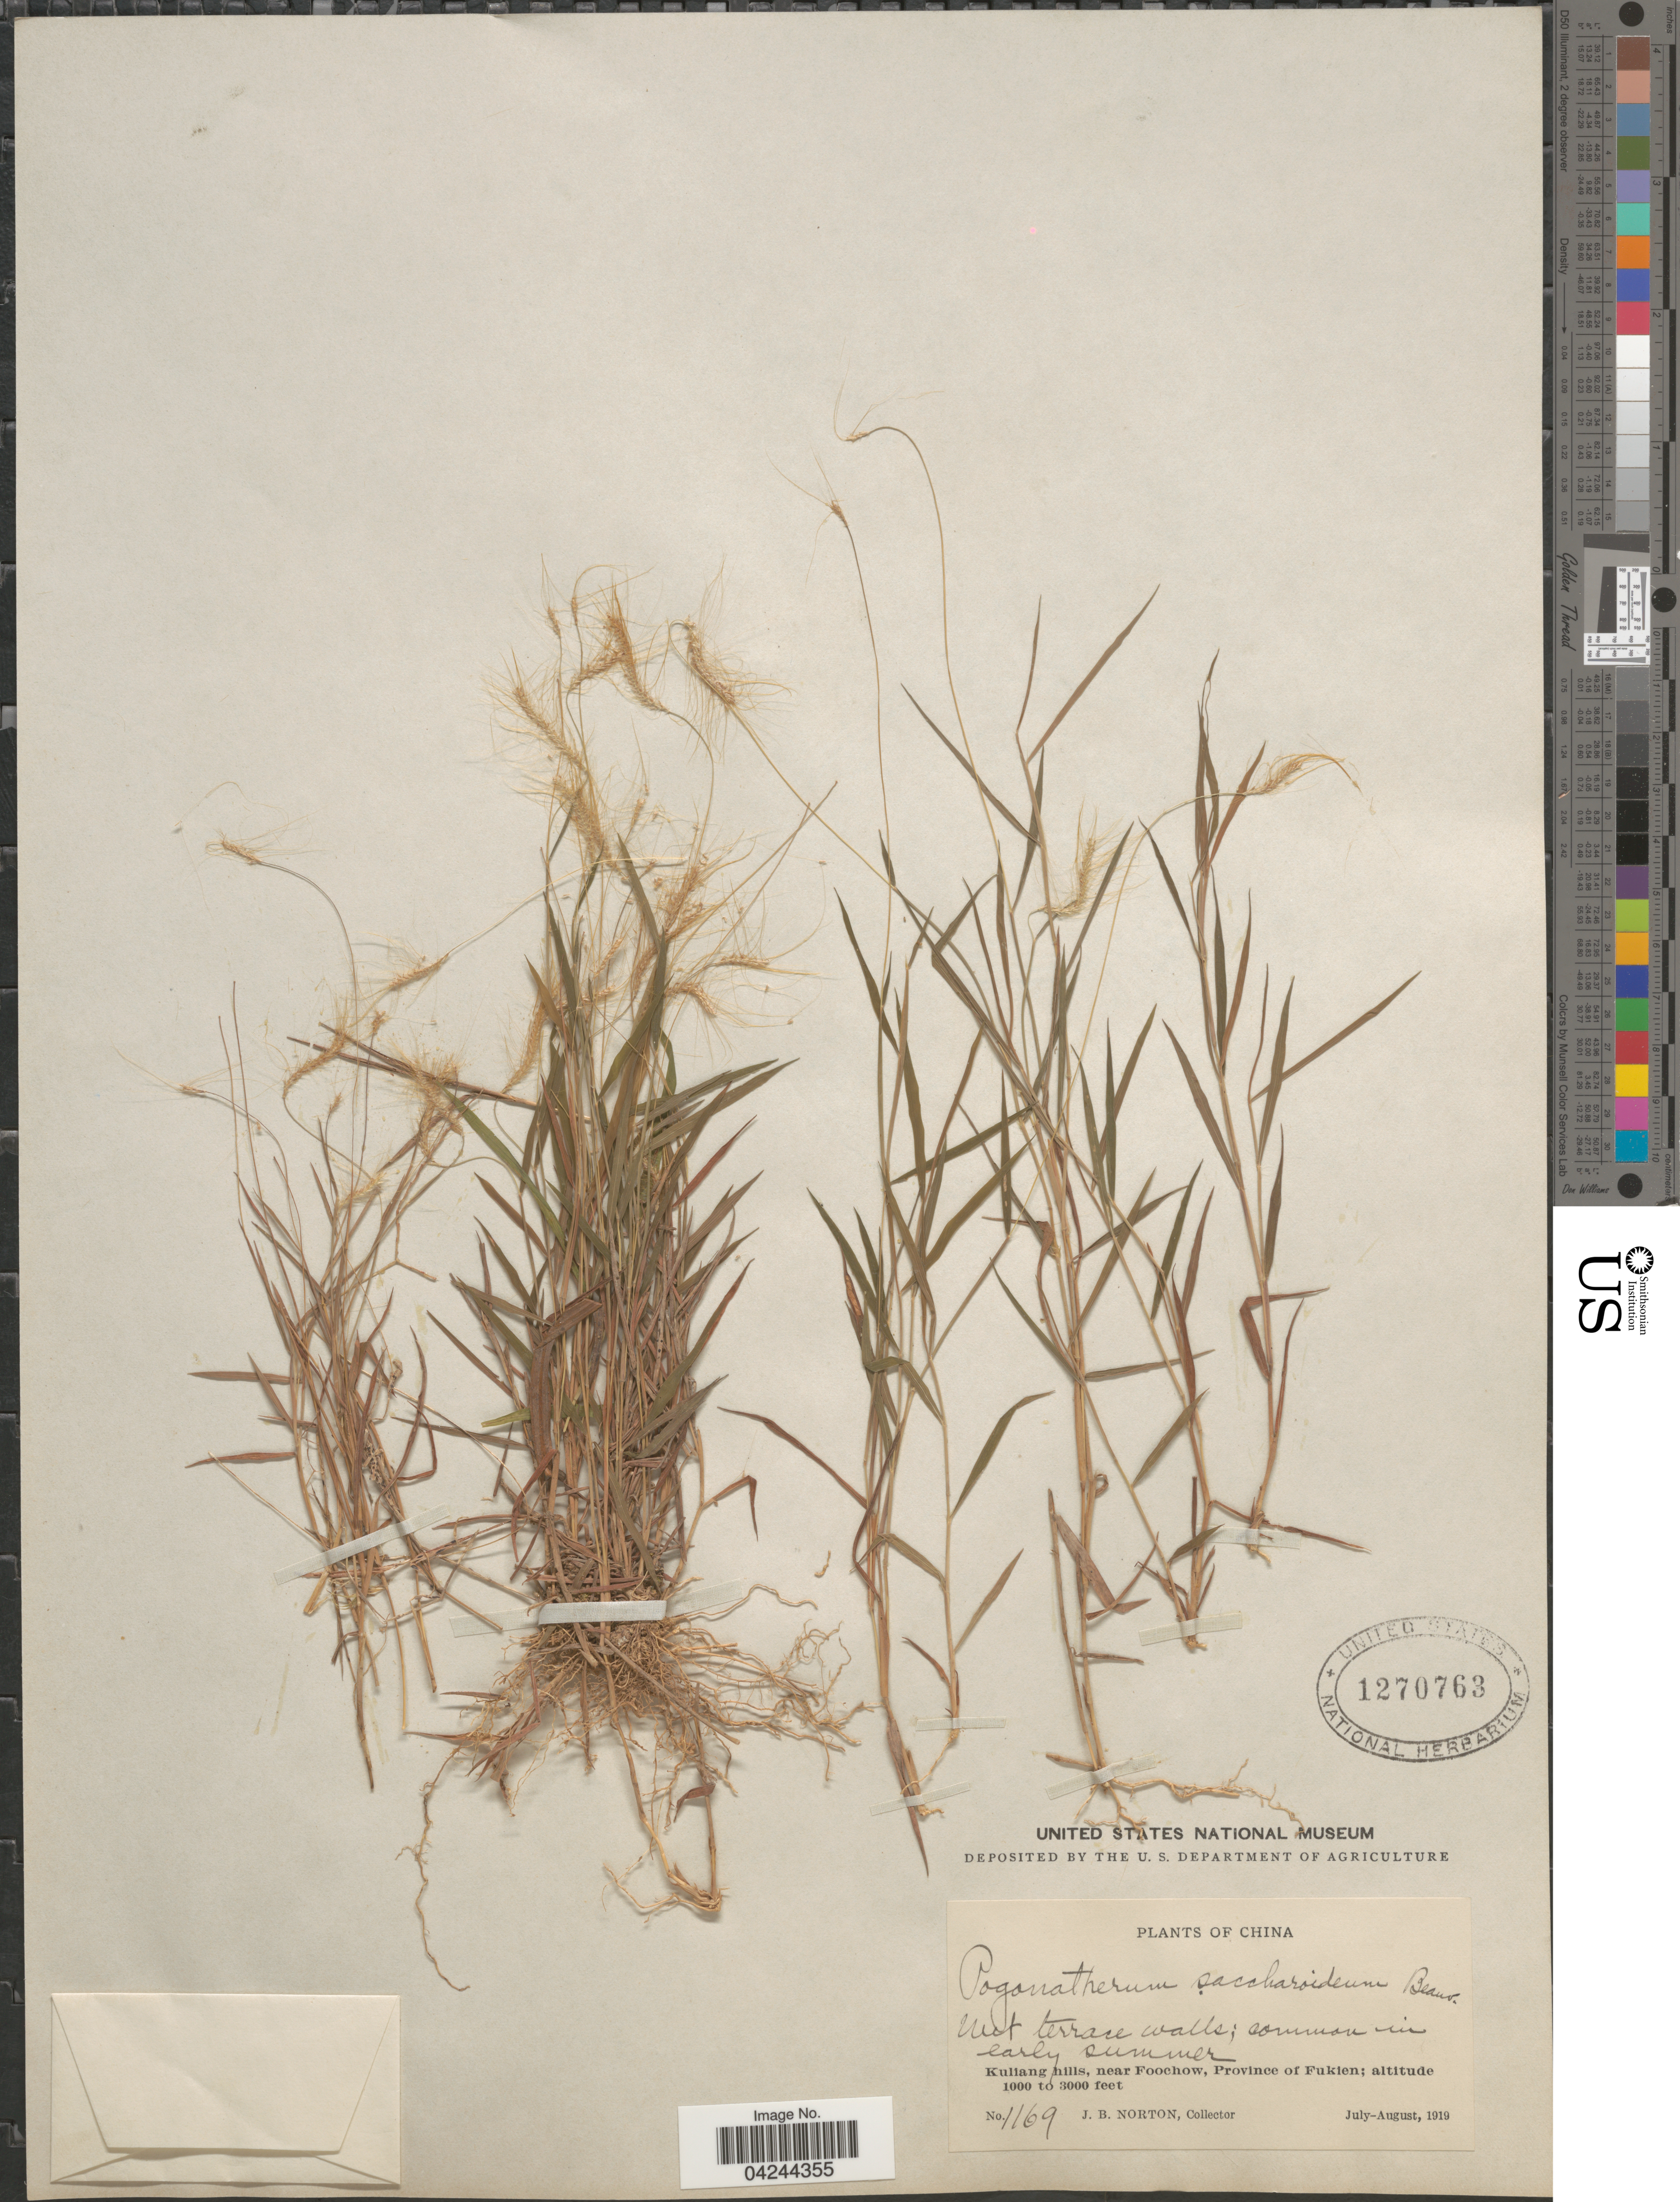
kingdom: Plantae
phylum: Tracheophyta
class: Liliopsida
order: Poales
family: Poaceae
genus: Pogonatherum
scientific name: Pogonatherum crinitum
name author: (Thunb.) Kunth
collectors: J. B. Norton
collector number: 1169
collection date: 1919-07/1919-08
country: China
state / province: Fujian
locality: Kuliang hills, near Foochow, Province of Fukien.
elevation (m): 305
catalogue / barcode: US 1270763